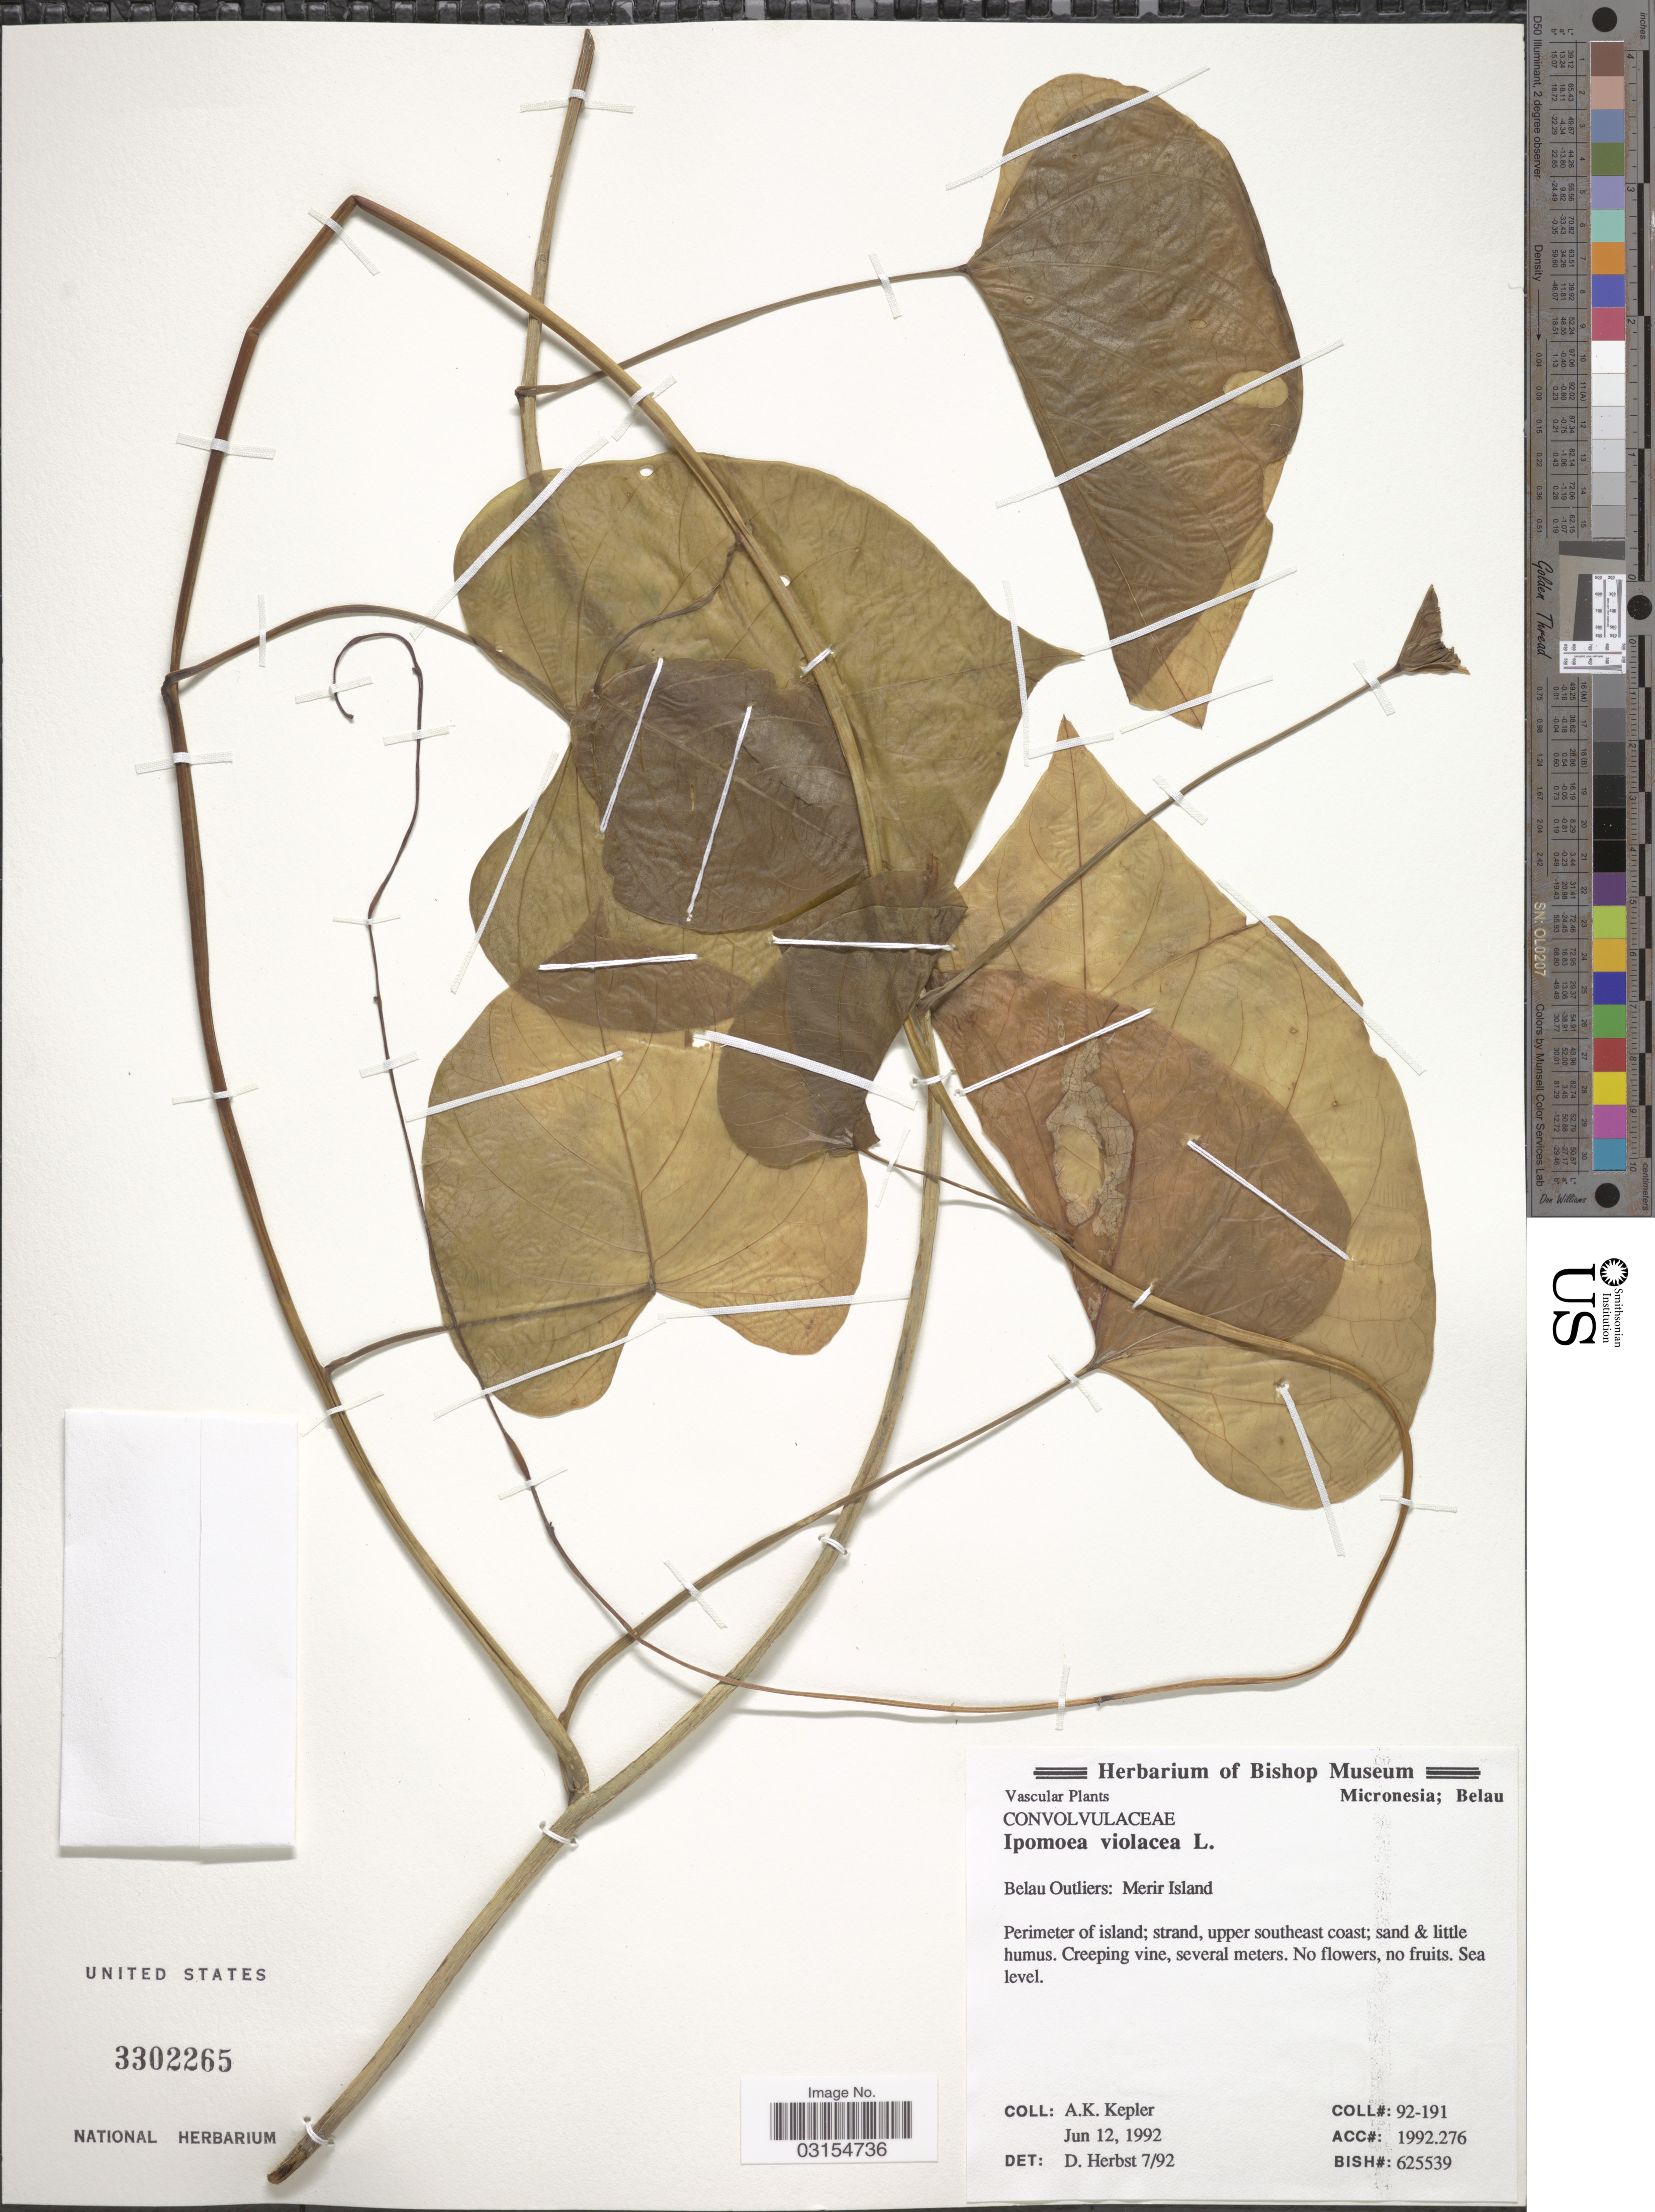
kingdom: Plantae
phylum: Tracheophyta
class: Magnoliopsida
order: Solanales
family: Convolvulaceae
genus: Ipomoea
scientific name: Ipomoea violacea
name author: L.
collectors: A. K. Kepler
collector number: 92-191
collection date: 1992-06-12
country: Palau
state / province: Belau Outliers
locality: Micronesia; Belau, Belau Outliers: Merir Island. Perimeter of island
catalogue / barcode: US 3302265